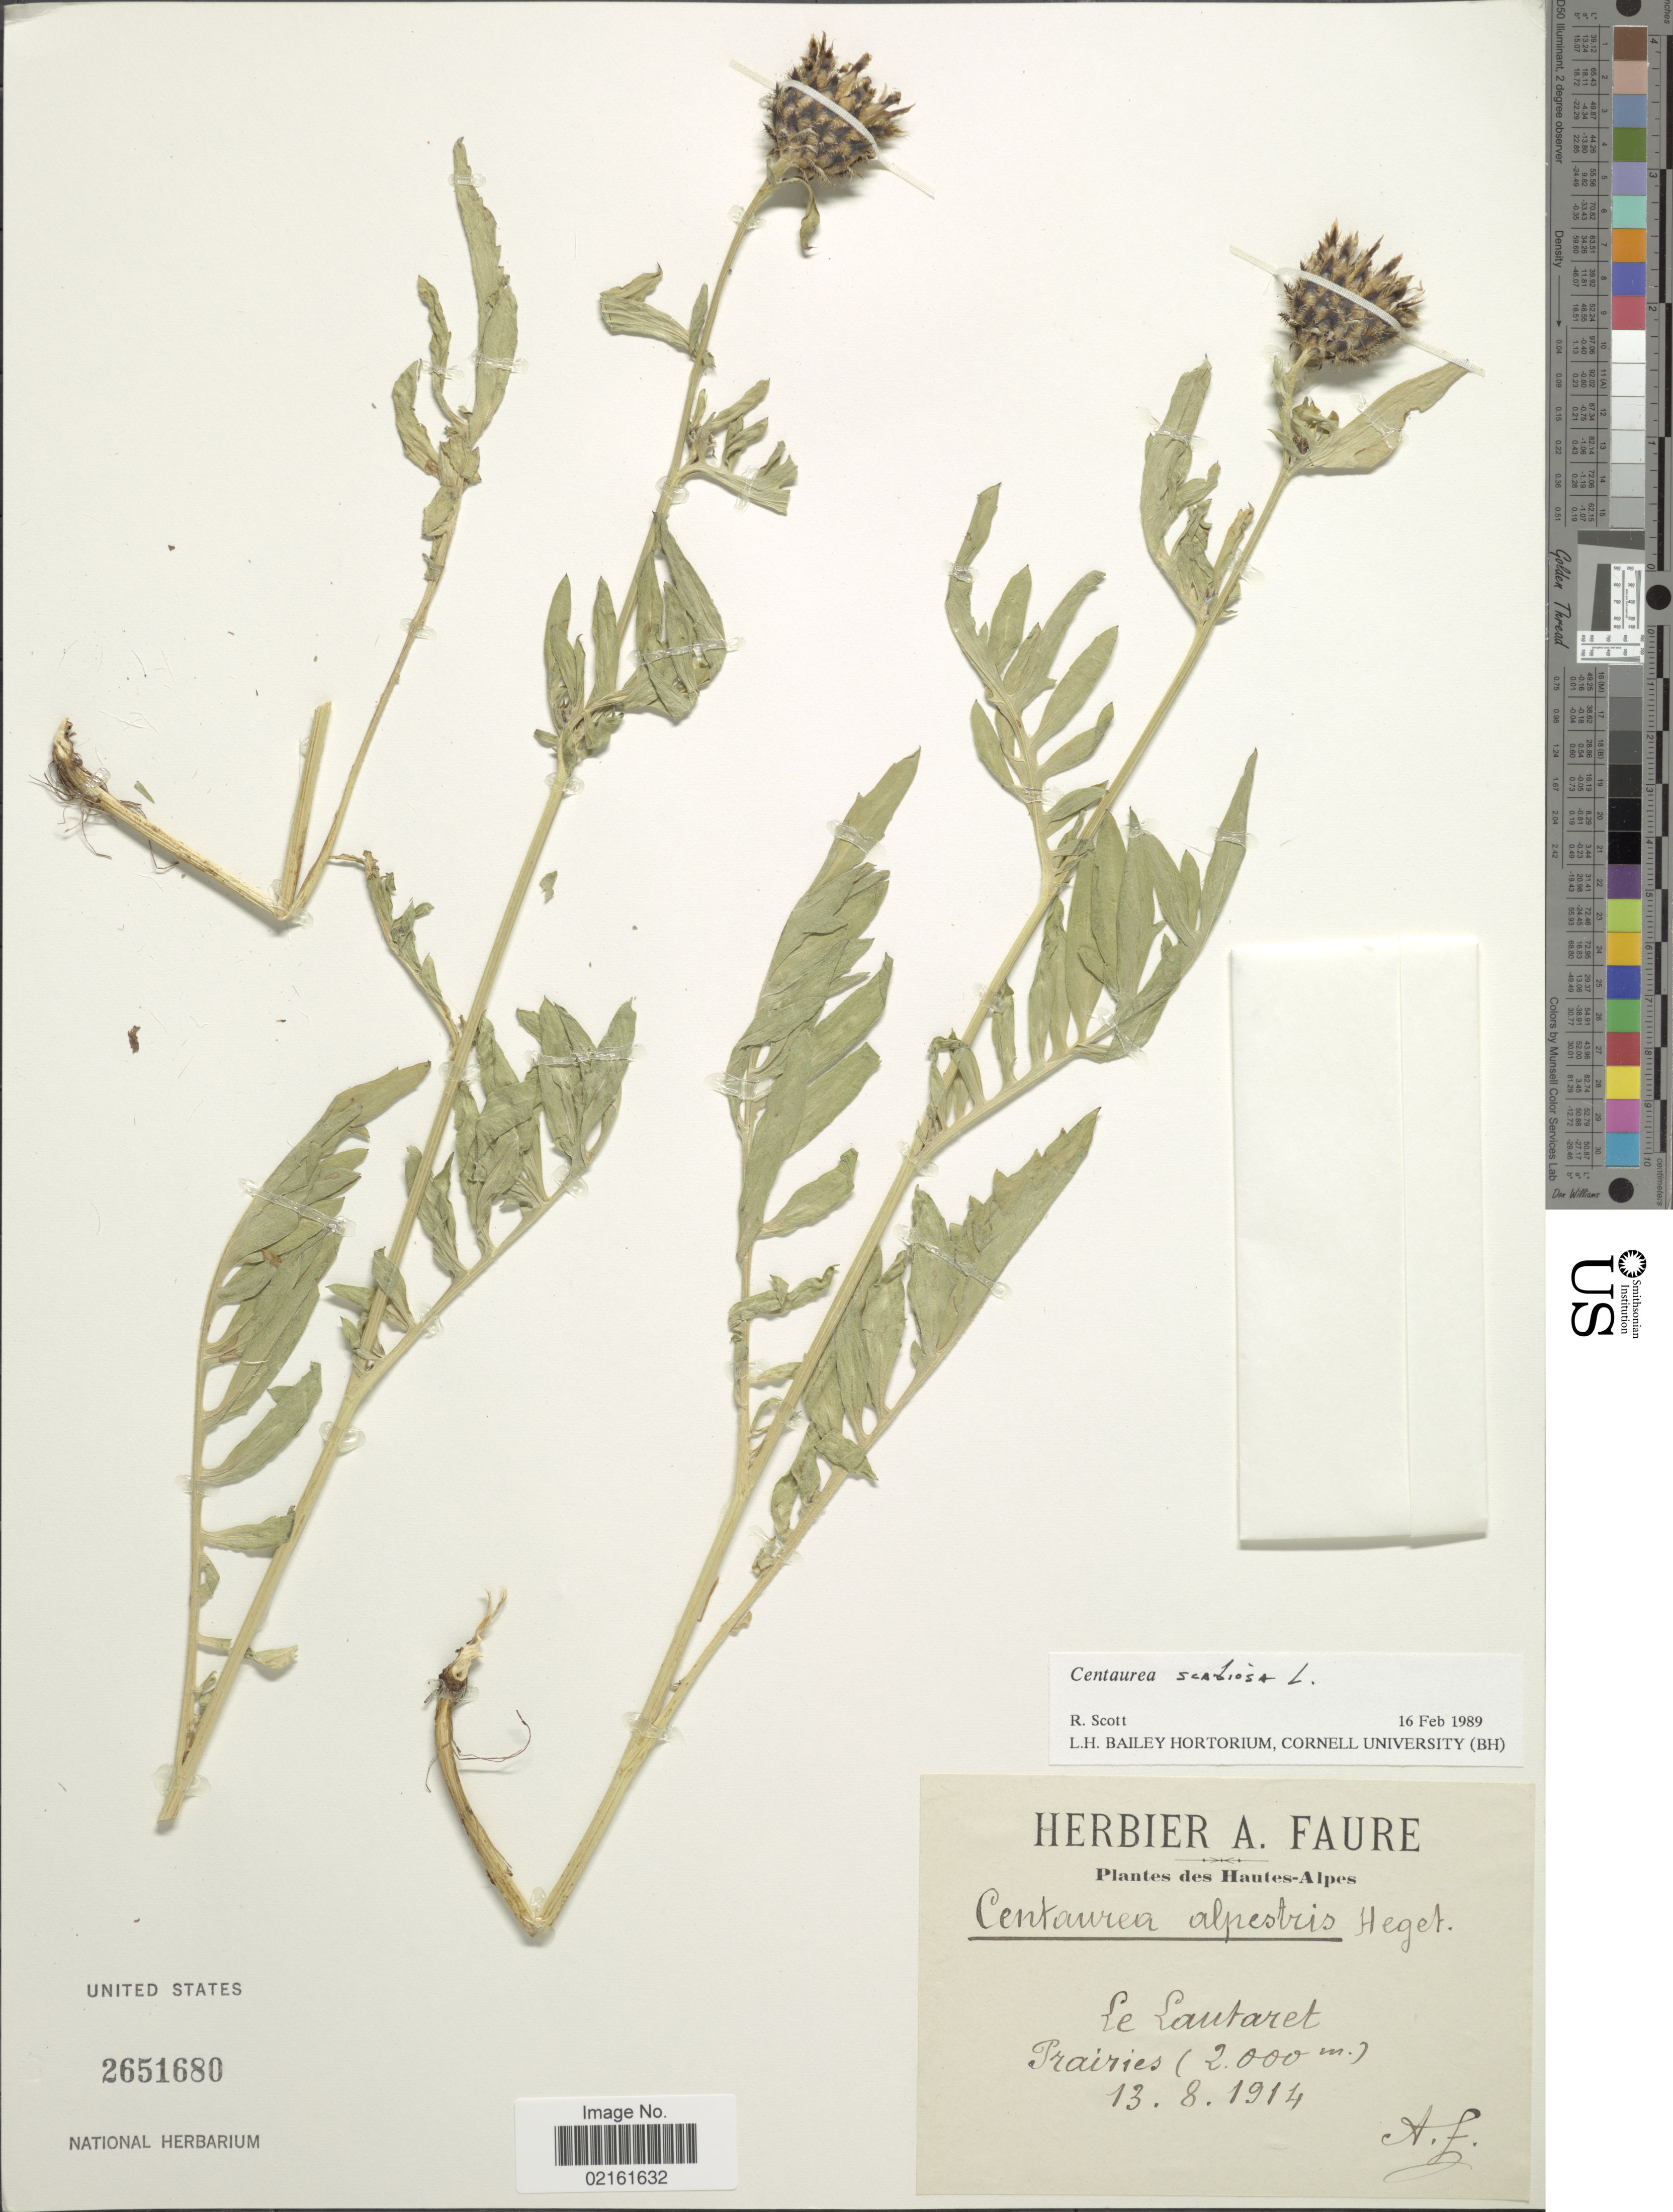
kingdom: Plantae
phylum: Tracheophyta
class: Magnoliopsida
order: Asterales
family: Asteraceae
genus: Centaurea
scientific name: Centaurea scabiosa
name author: L.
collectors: A. Faure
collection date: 1914-08-13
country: France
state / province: Provence-Alpes-Côte d'Azur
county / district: Hautes-Alpes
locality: Hautes-Alpes. Le Lautaret. Prairies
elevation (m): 2000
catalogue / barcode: US 2651680